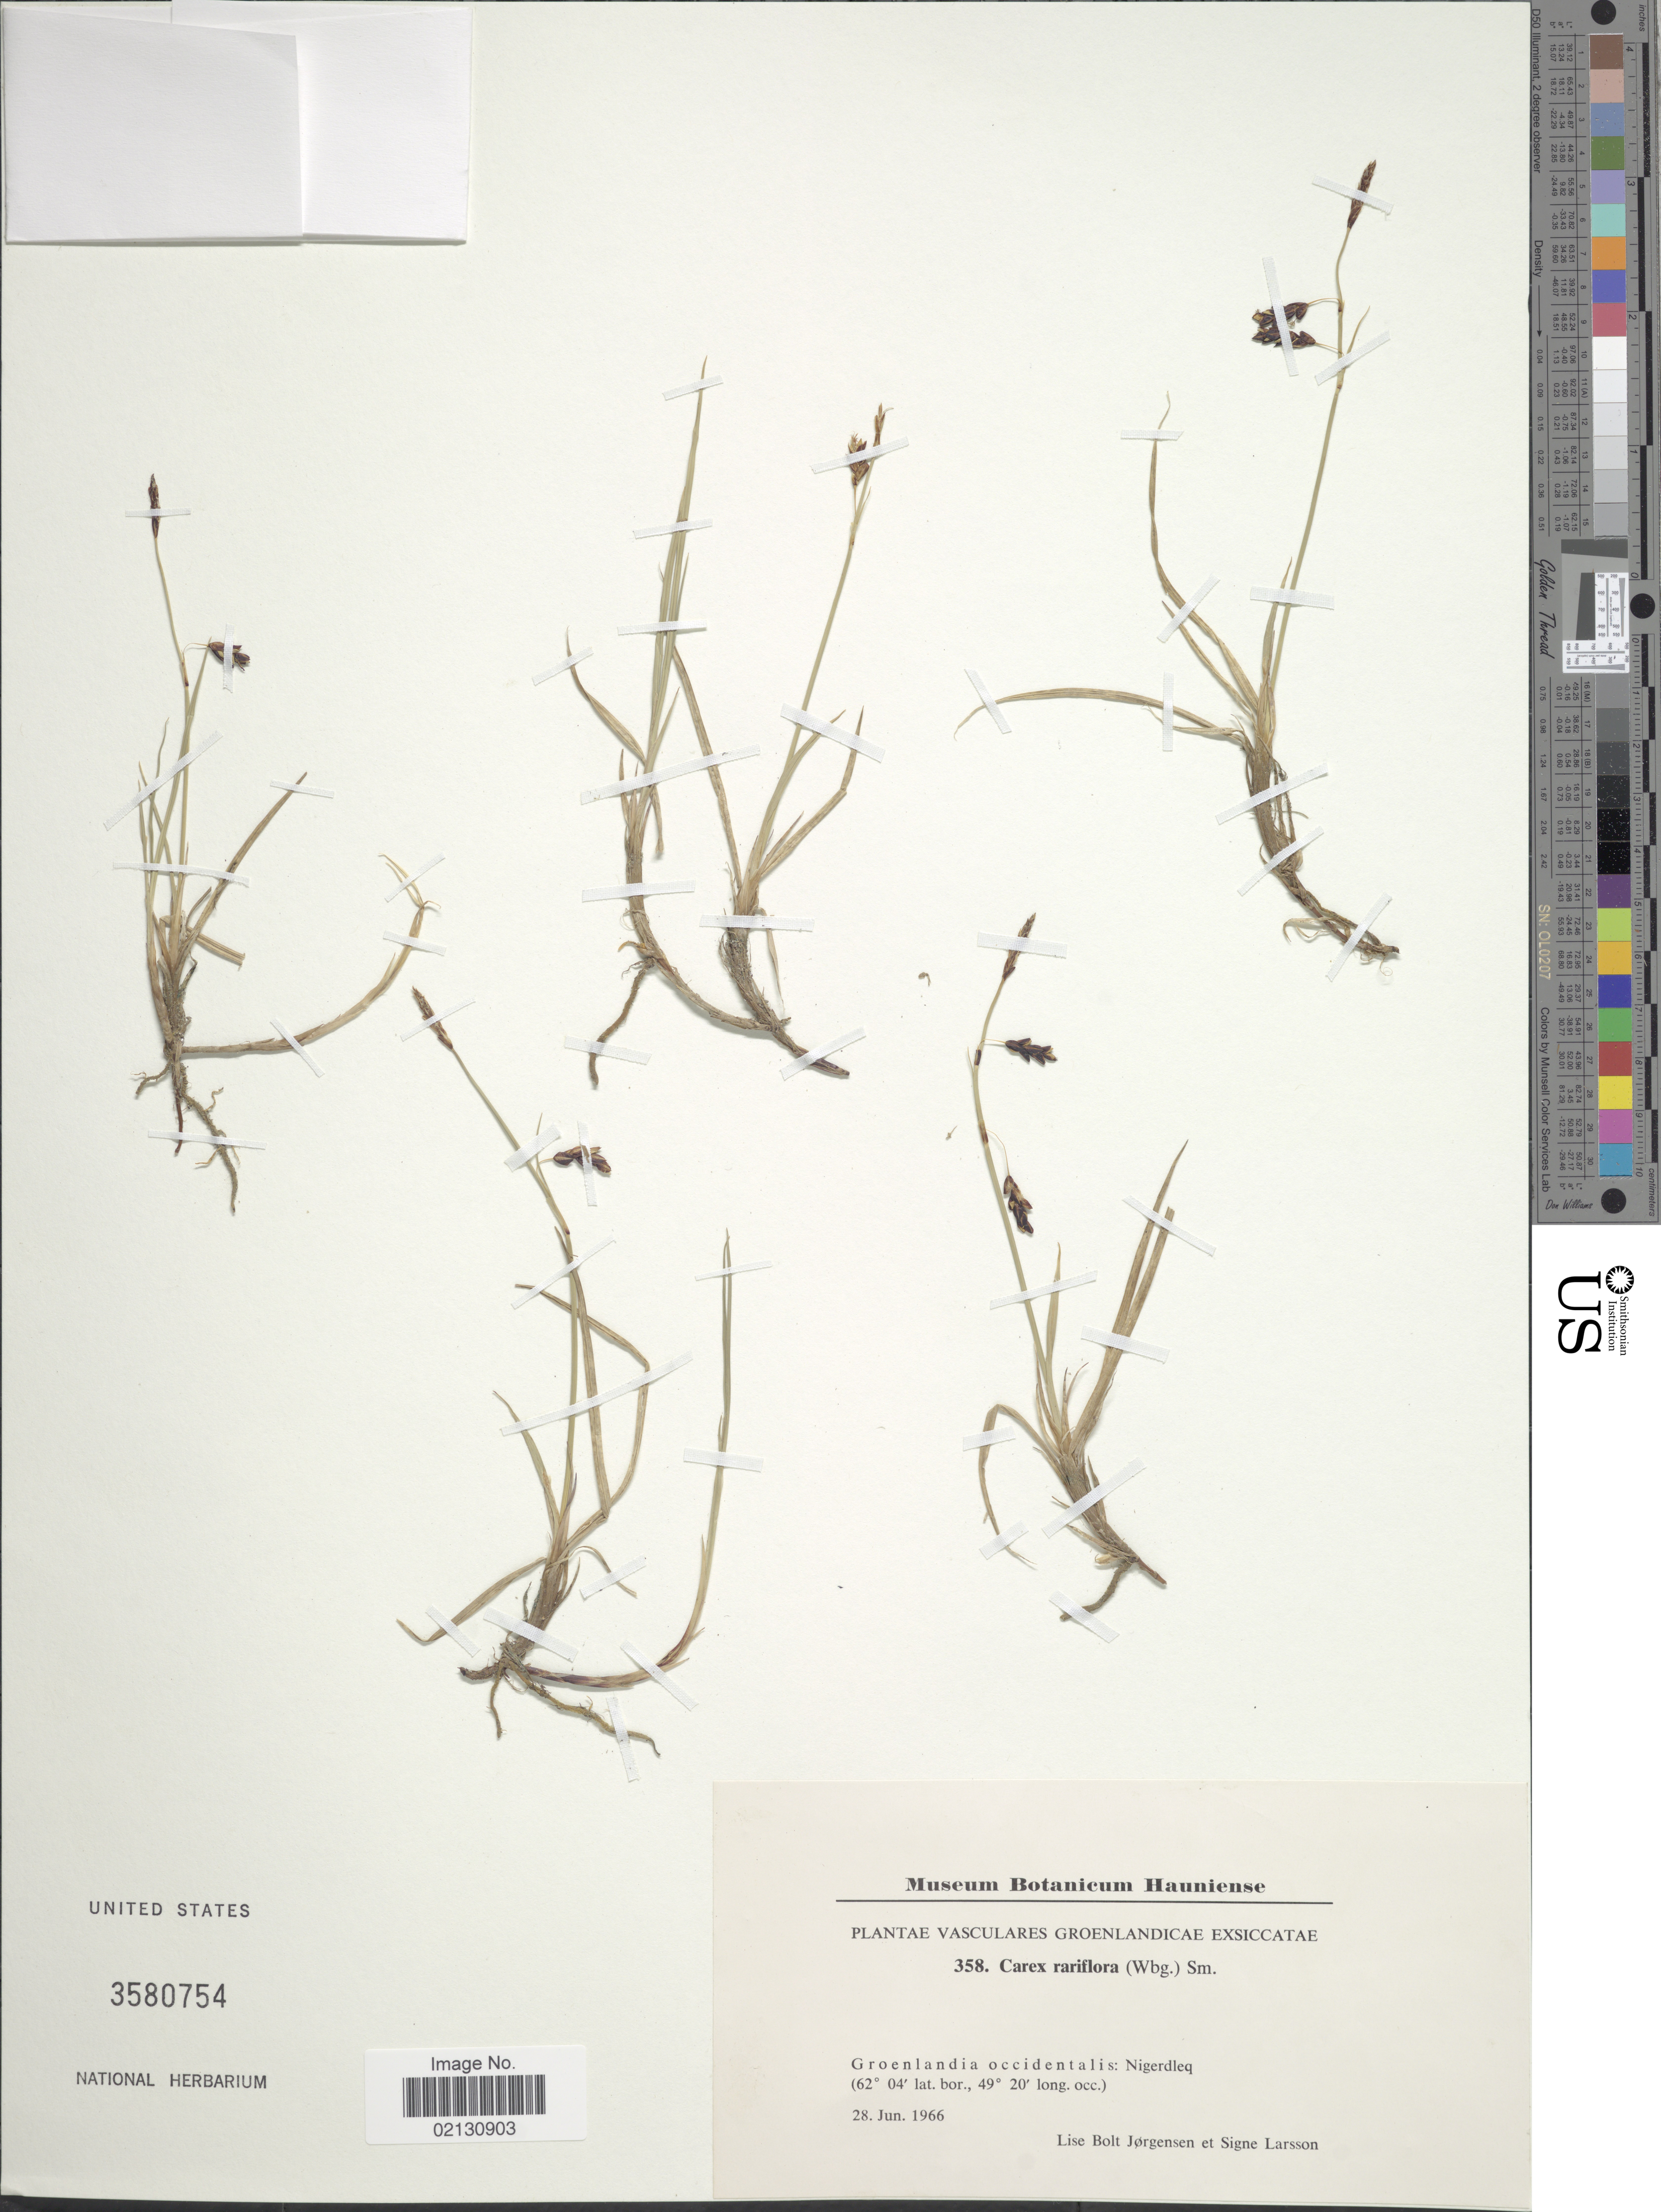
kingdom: Plantae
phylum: Tracheophyta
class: Liliopsida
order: Poales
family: Cyperaceae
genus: Carex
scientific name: Carex rariflora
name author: (Wahlenb.) Sm.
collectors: L. B. Jørgensen & S. Larsson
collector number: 358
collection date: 1966-06-28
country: Greenland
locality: Vasculares Groenlandicae. Groenlandia occidentalis: Nigerdleq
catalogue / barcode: US 3580754